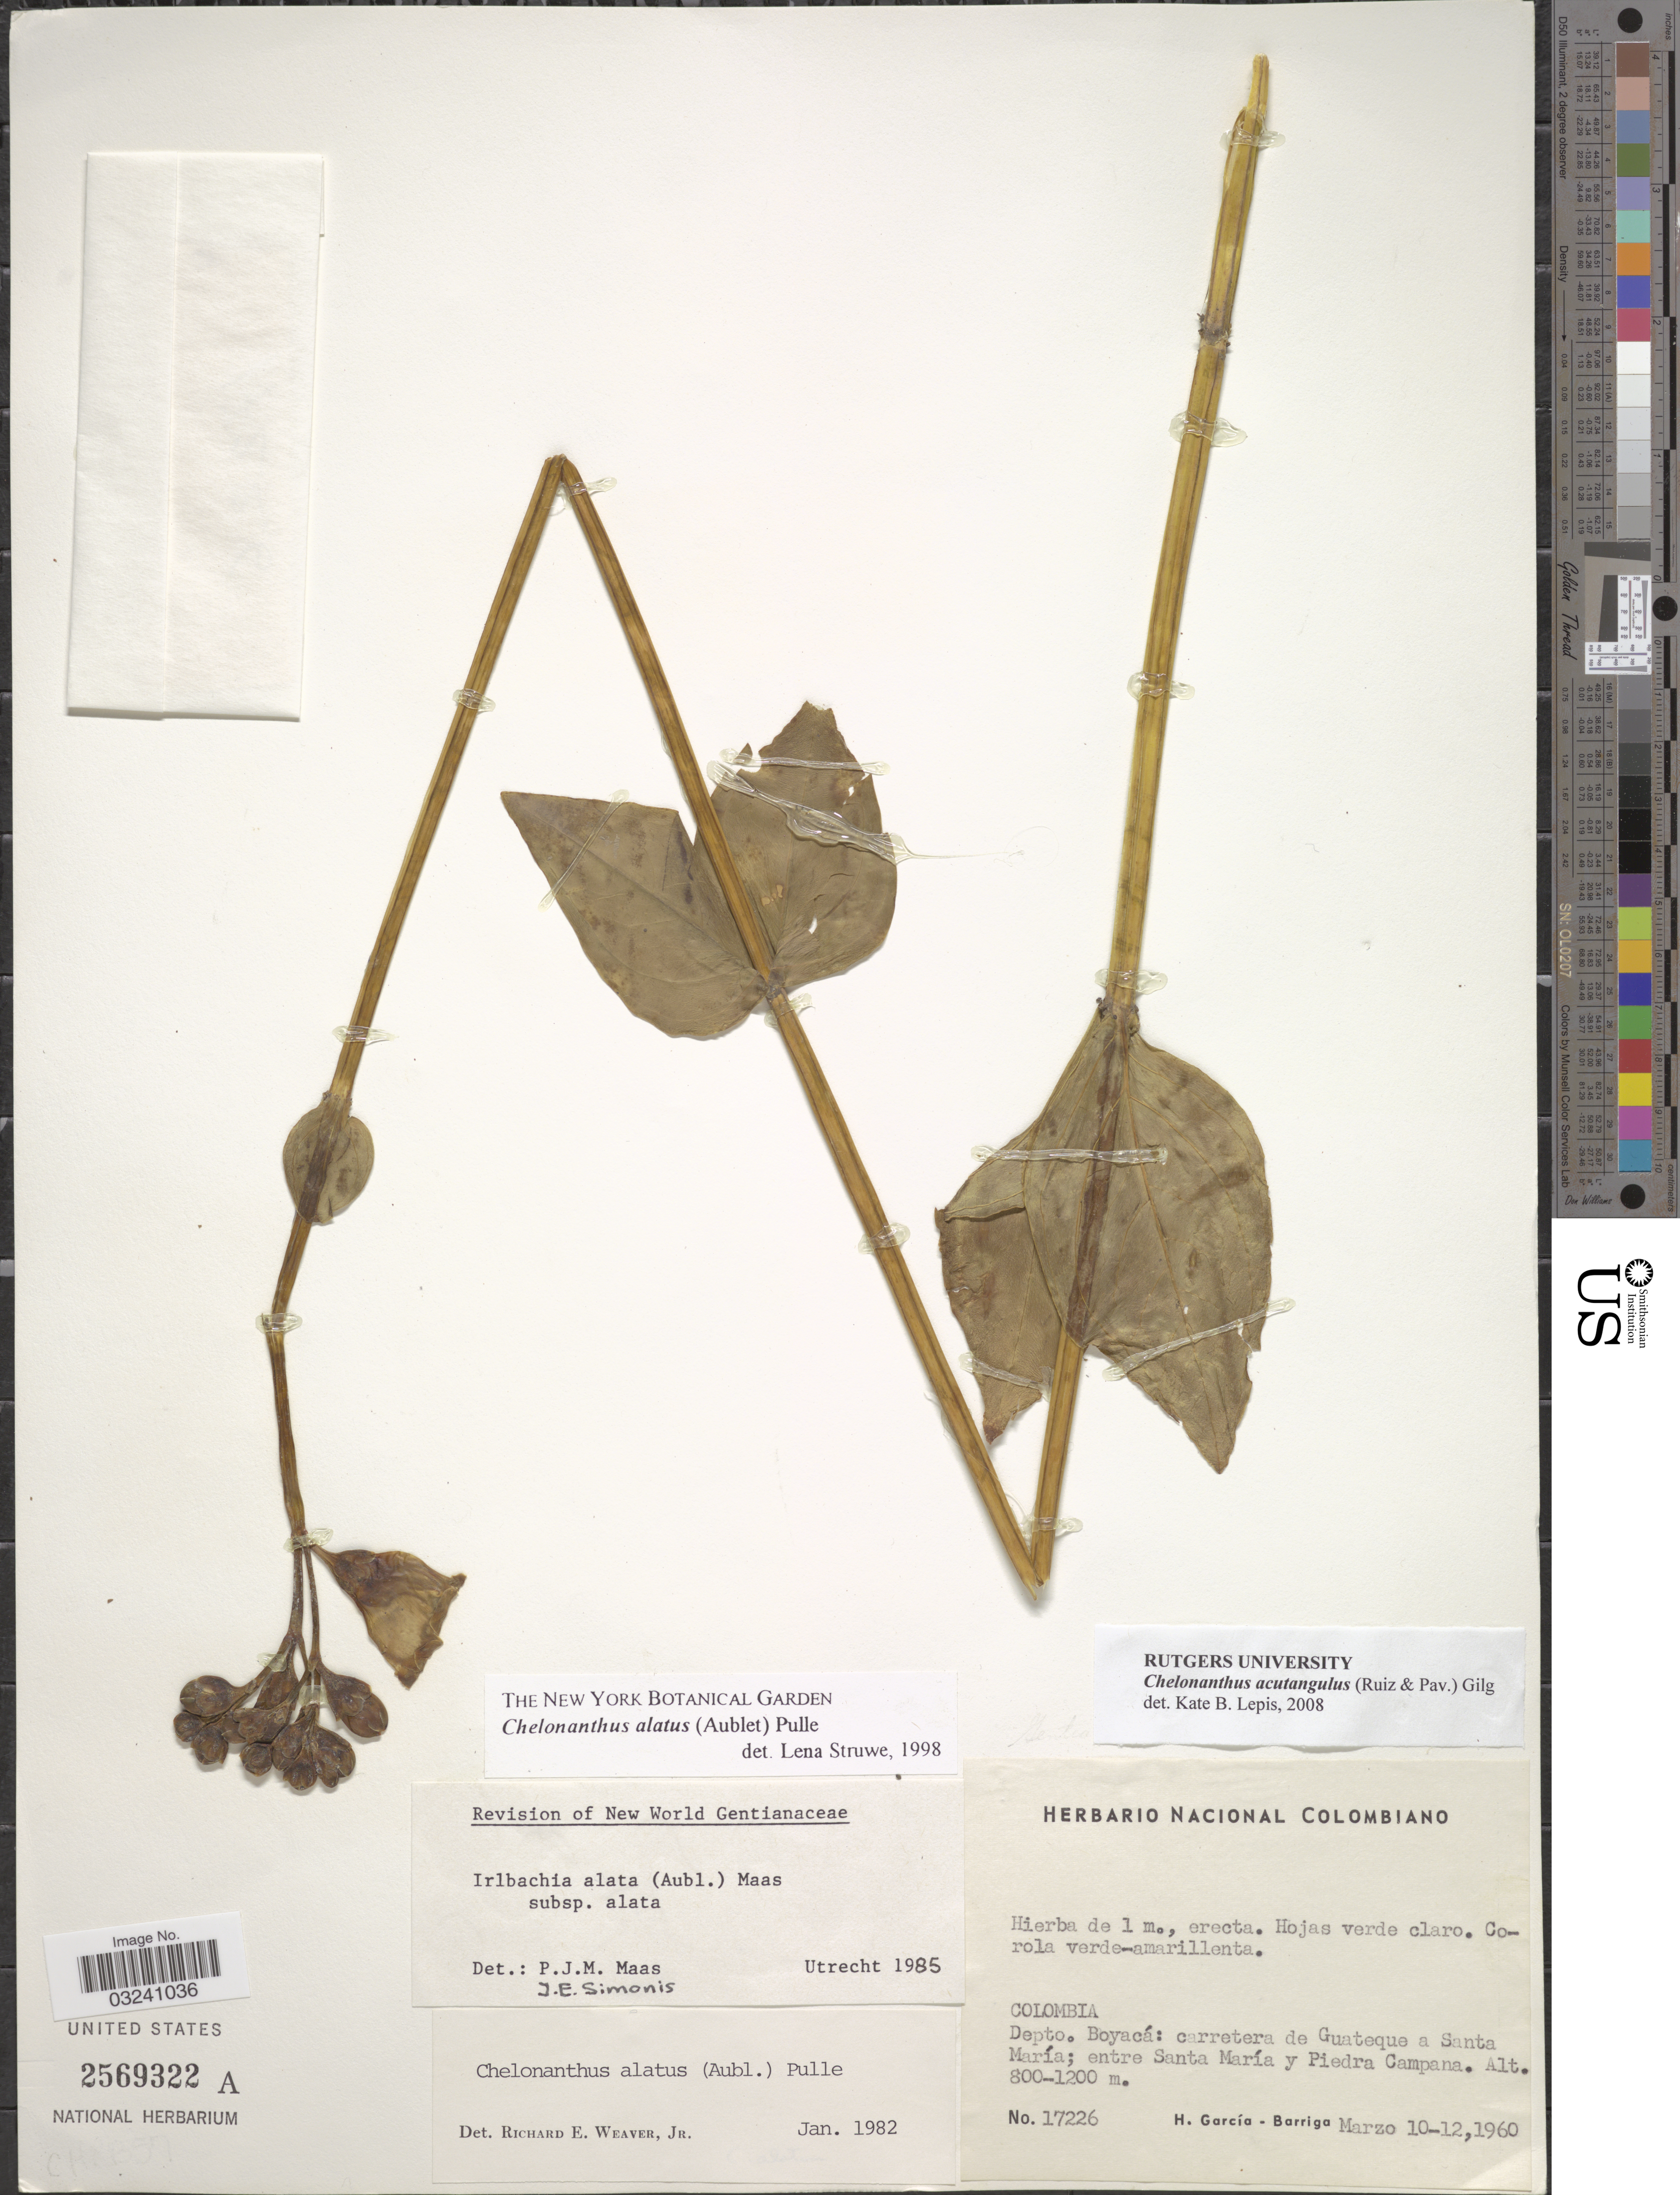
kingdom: Plantae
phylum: Tracheophyta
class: Magnoliopsida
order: Gentianales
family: Gentianaceae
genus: Chelonanthus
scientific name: Chelonanthus acutangulus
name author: (Ruiz & Pav.) Gilg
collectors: H. García Barriga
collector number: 17226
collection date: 1960-03-10/1960-03-12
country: Colombia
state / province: Boyacá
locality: Depto. Boyacá: carretera de Guateque a Santa María; entre Santa María y Piedra Campana.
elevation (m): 800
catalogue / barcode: US 2569322A